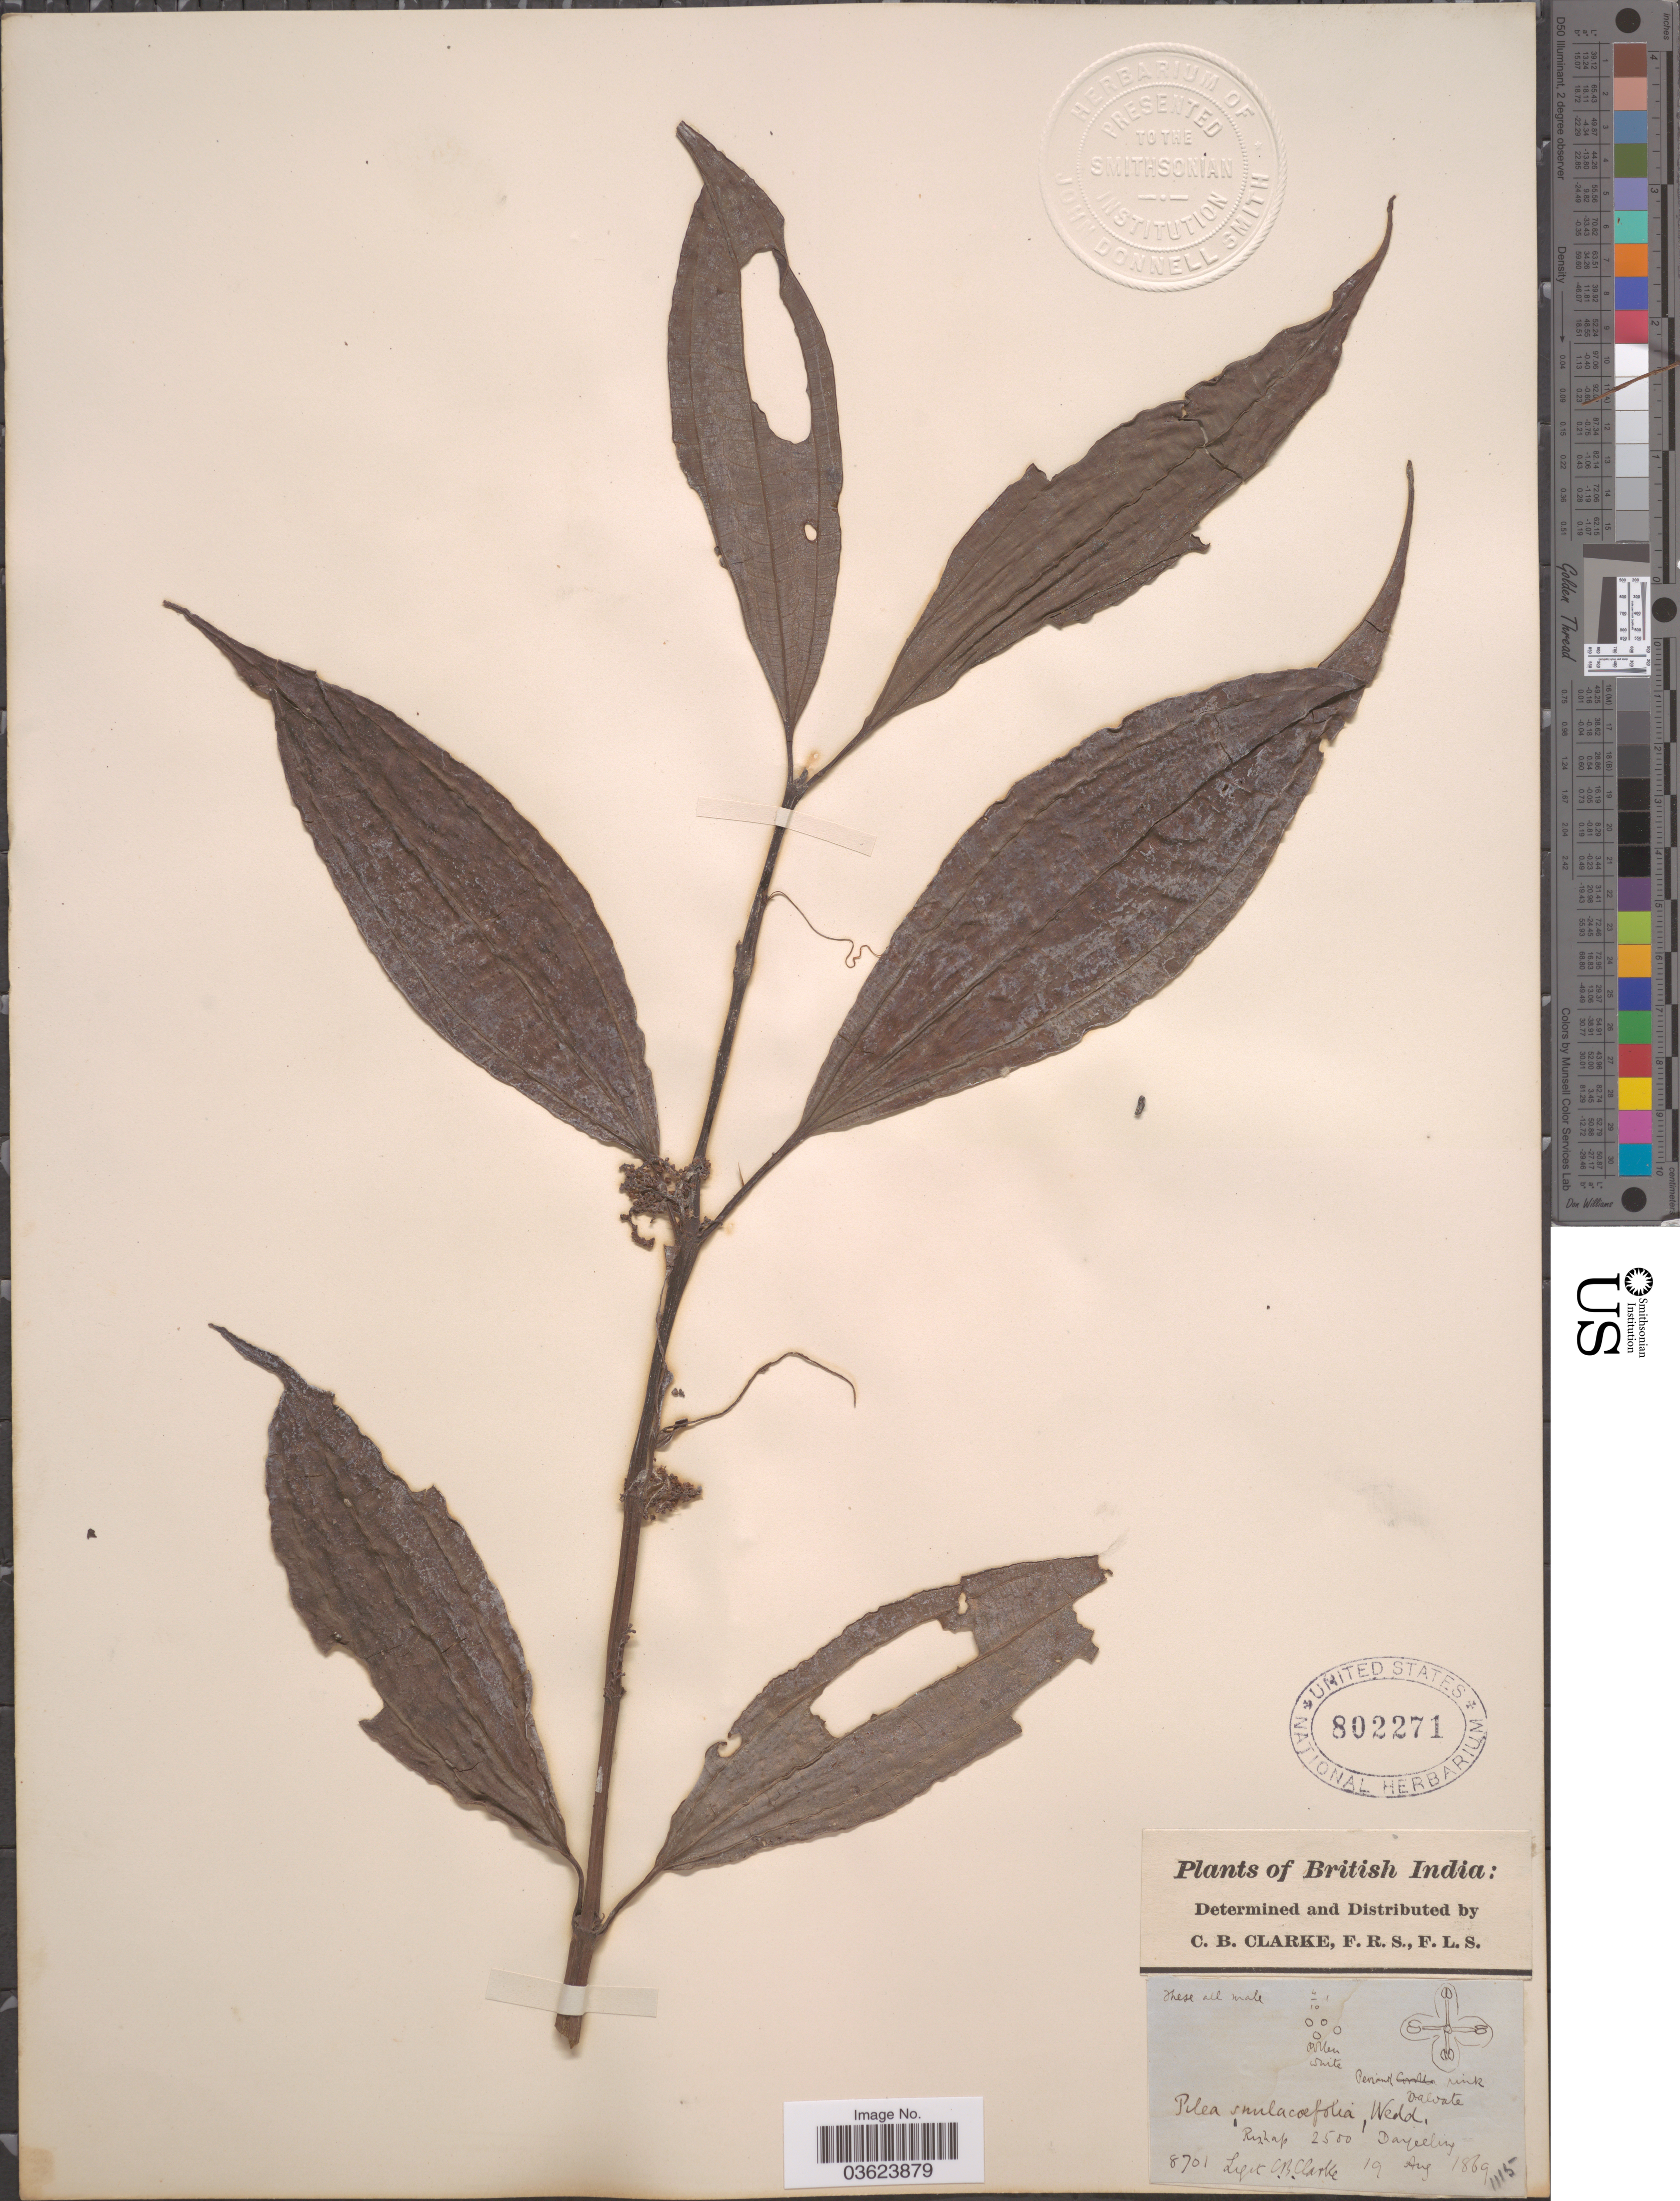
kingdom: Plantae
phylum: Tracheophyta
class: Magnoliopsida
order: Rosales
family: Urticaceae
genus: Pilea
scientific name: Pilea smilacifolia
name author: Wedd.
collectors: C. B. Clarke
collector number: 8701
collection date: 1869-08-19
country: India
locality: British India. Rishap. Darjeeling.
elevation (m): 762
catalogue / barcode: US 802271